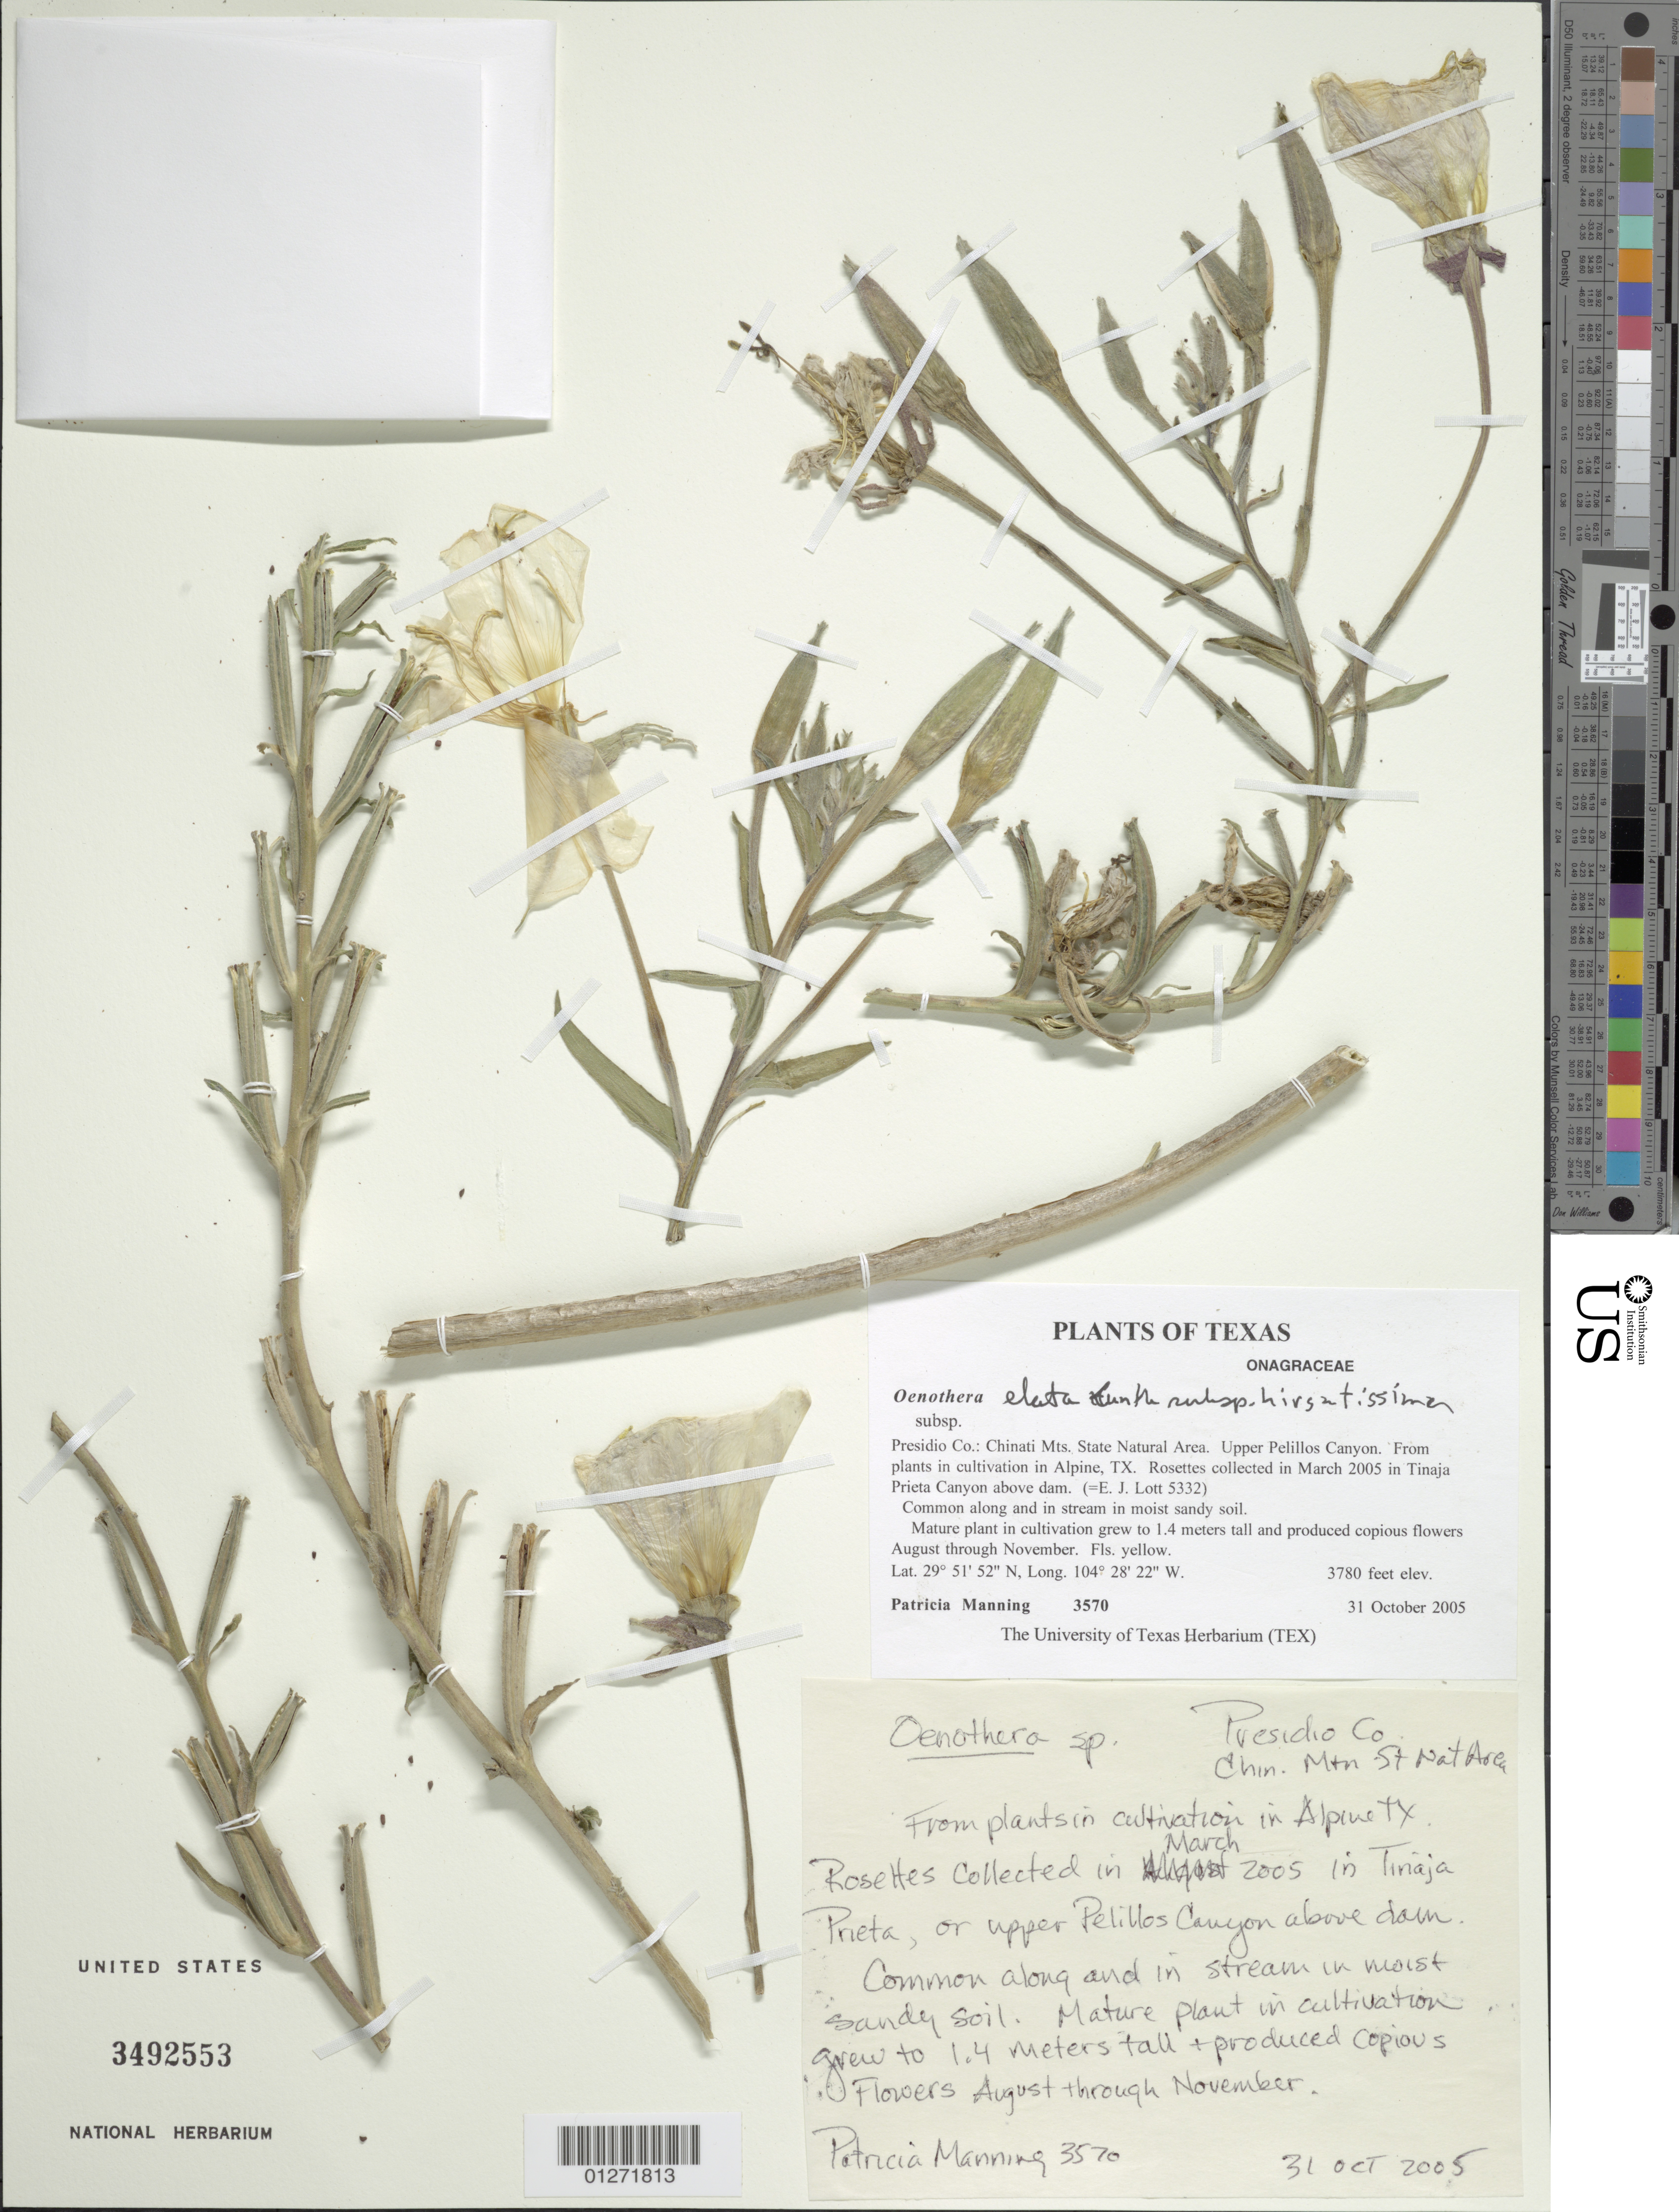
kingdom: Plantae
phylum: Tracheophyta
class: Magnoliopsida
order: Myrtales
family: Onagraceae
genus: Oenothera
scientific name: Oenothera elata subsp. hirsutissima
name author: (A. Gray ex S. Watson) W. Dietr.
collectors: P. Manning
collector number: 3570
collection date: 2005-10-31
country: United States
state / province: Texas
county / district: Presidio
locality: Chinati Mts State Natural Area, Upper Pelillos Canyon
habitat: Moist sandy soil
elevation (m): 1152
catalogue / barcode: US 3492553